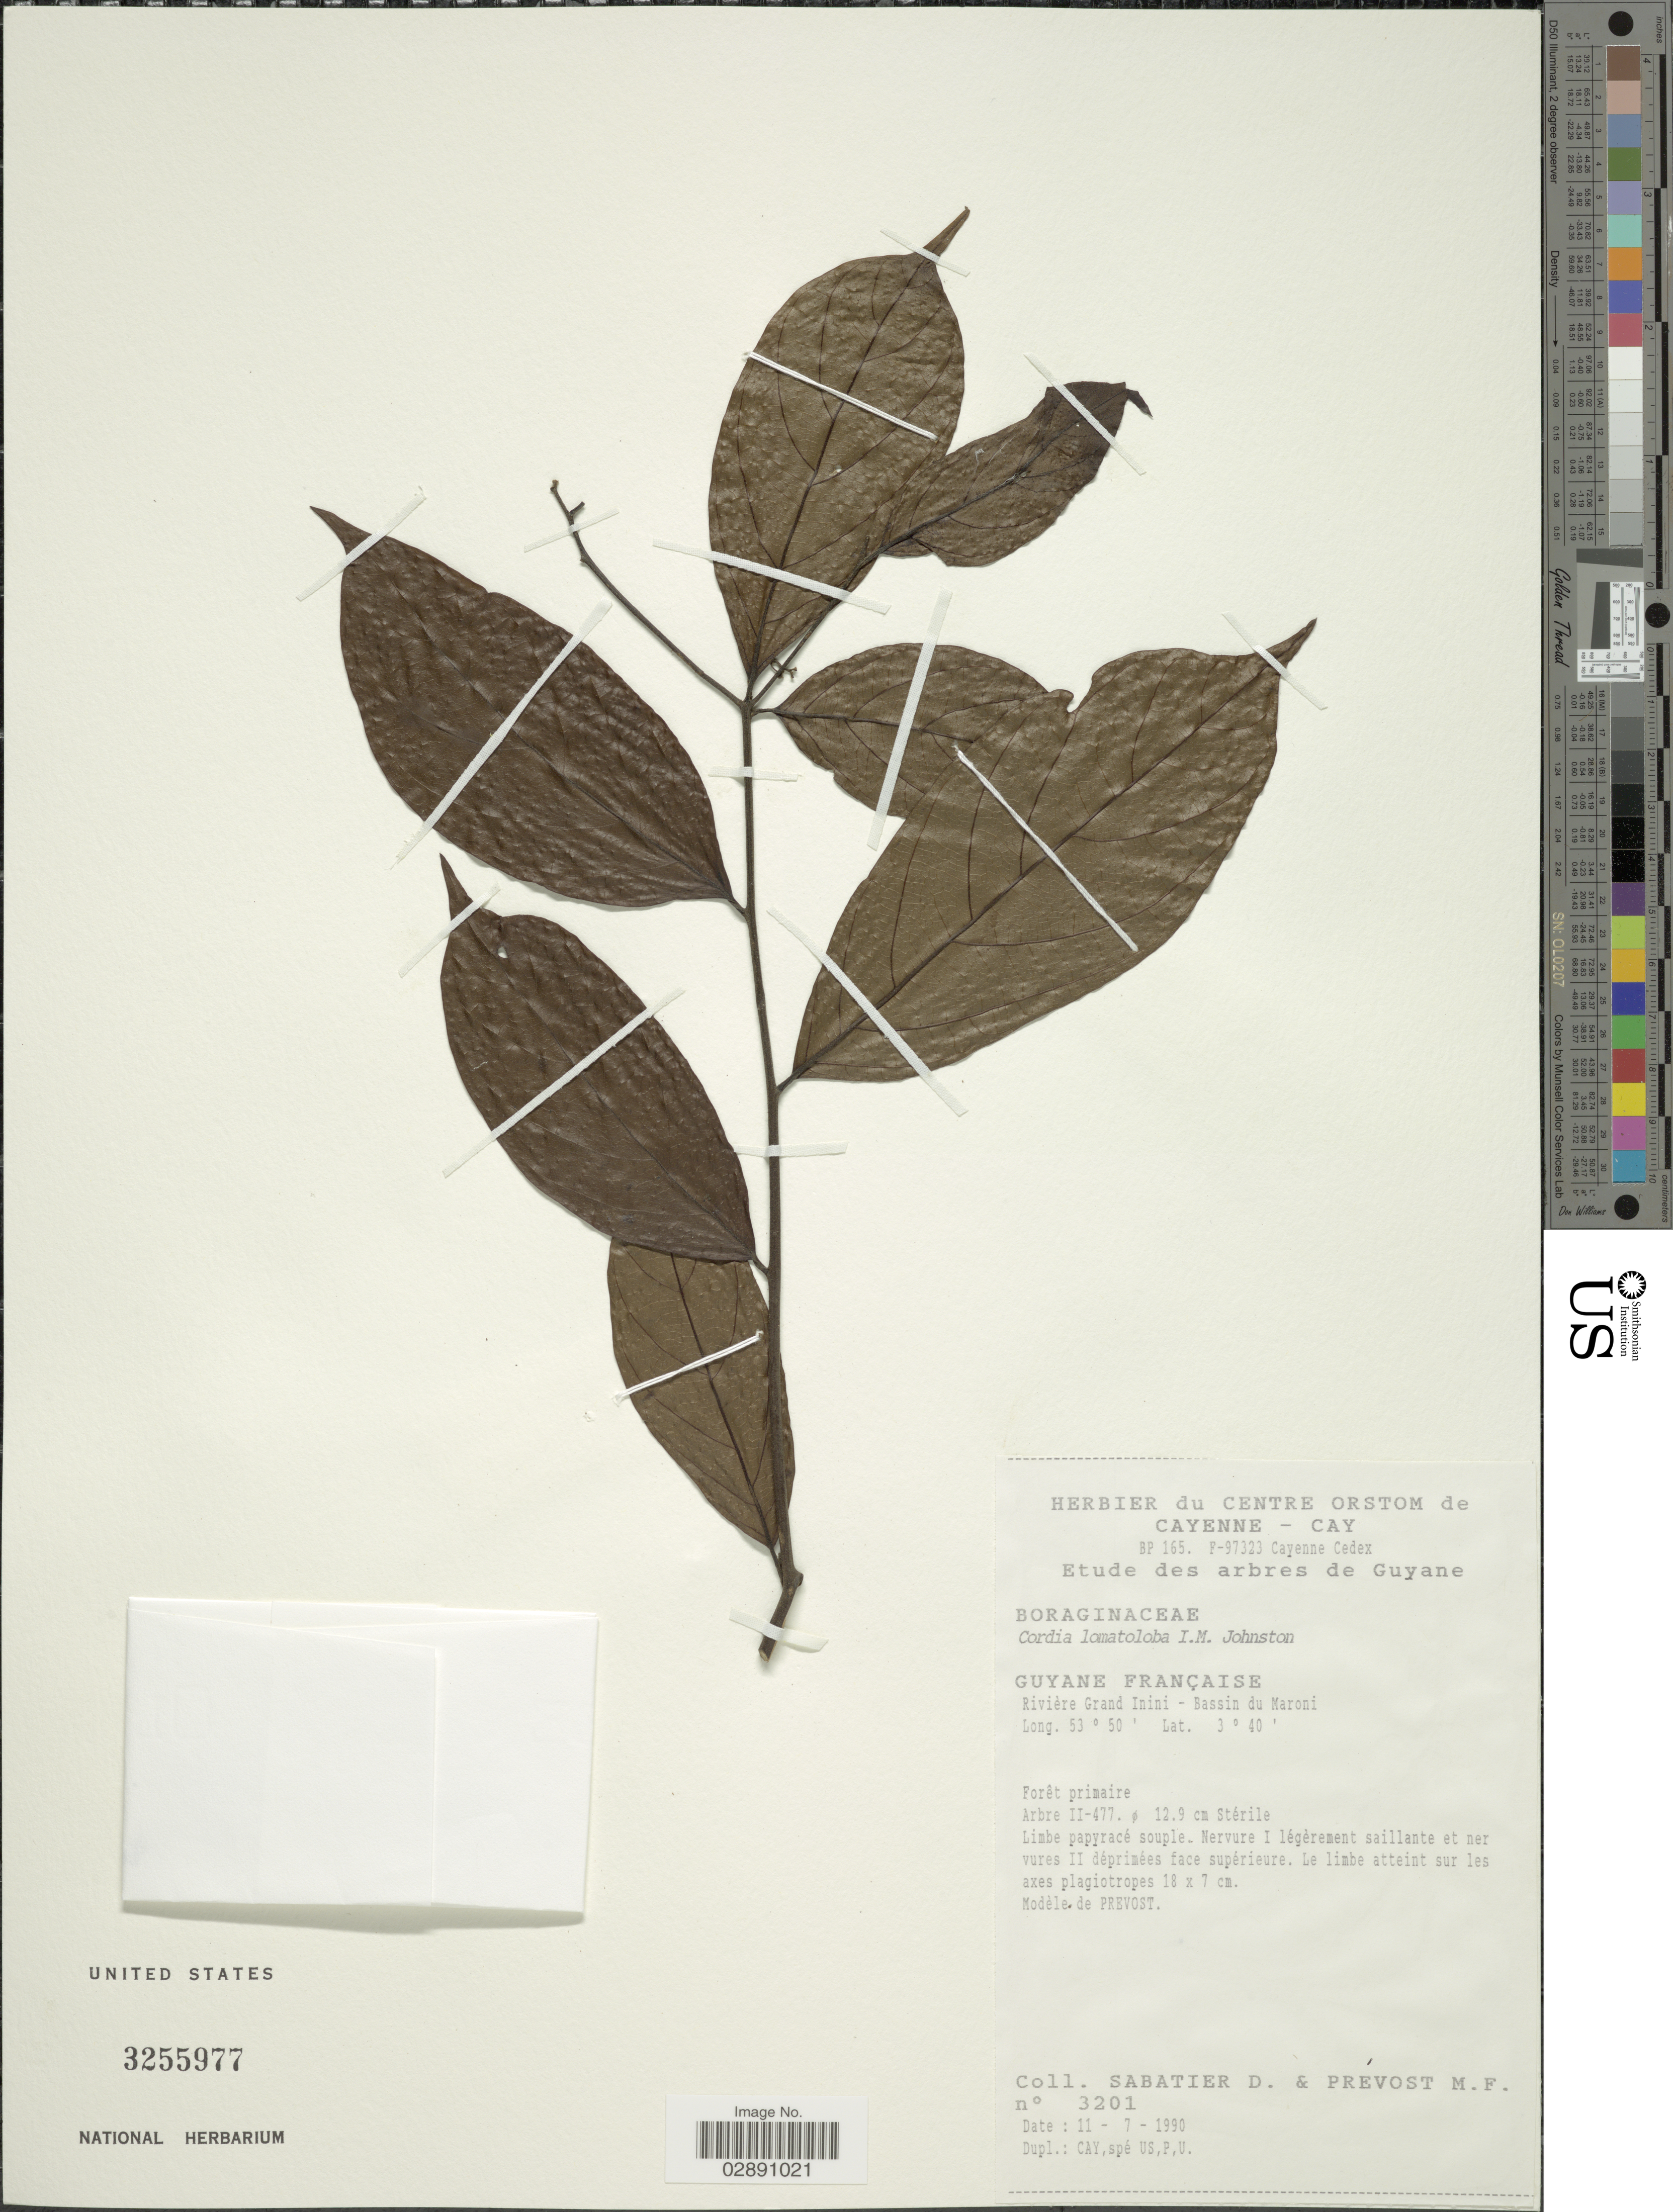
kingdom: Plantae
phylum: Tracheophyta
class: Magnoliopsida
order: Boraginales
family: Cordiaceae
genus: Cordia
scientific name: Cordia lomatoloba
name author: I.M. Johnst.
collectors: D. Sabatier & M. Prévost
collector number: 3201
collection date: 1990-07-11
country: French Guiana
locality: Guyane Française. Rivière Grand Inini - Bassin du Maroni.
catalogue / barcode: US 3255977